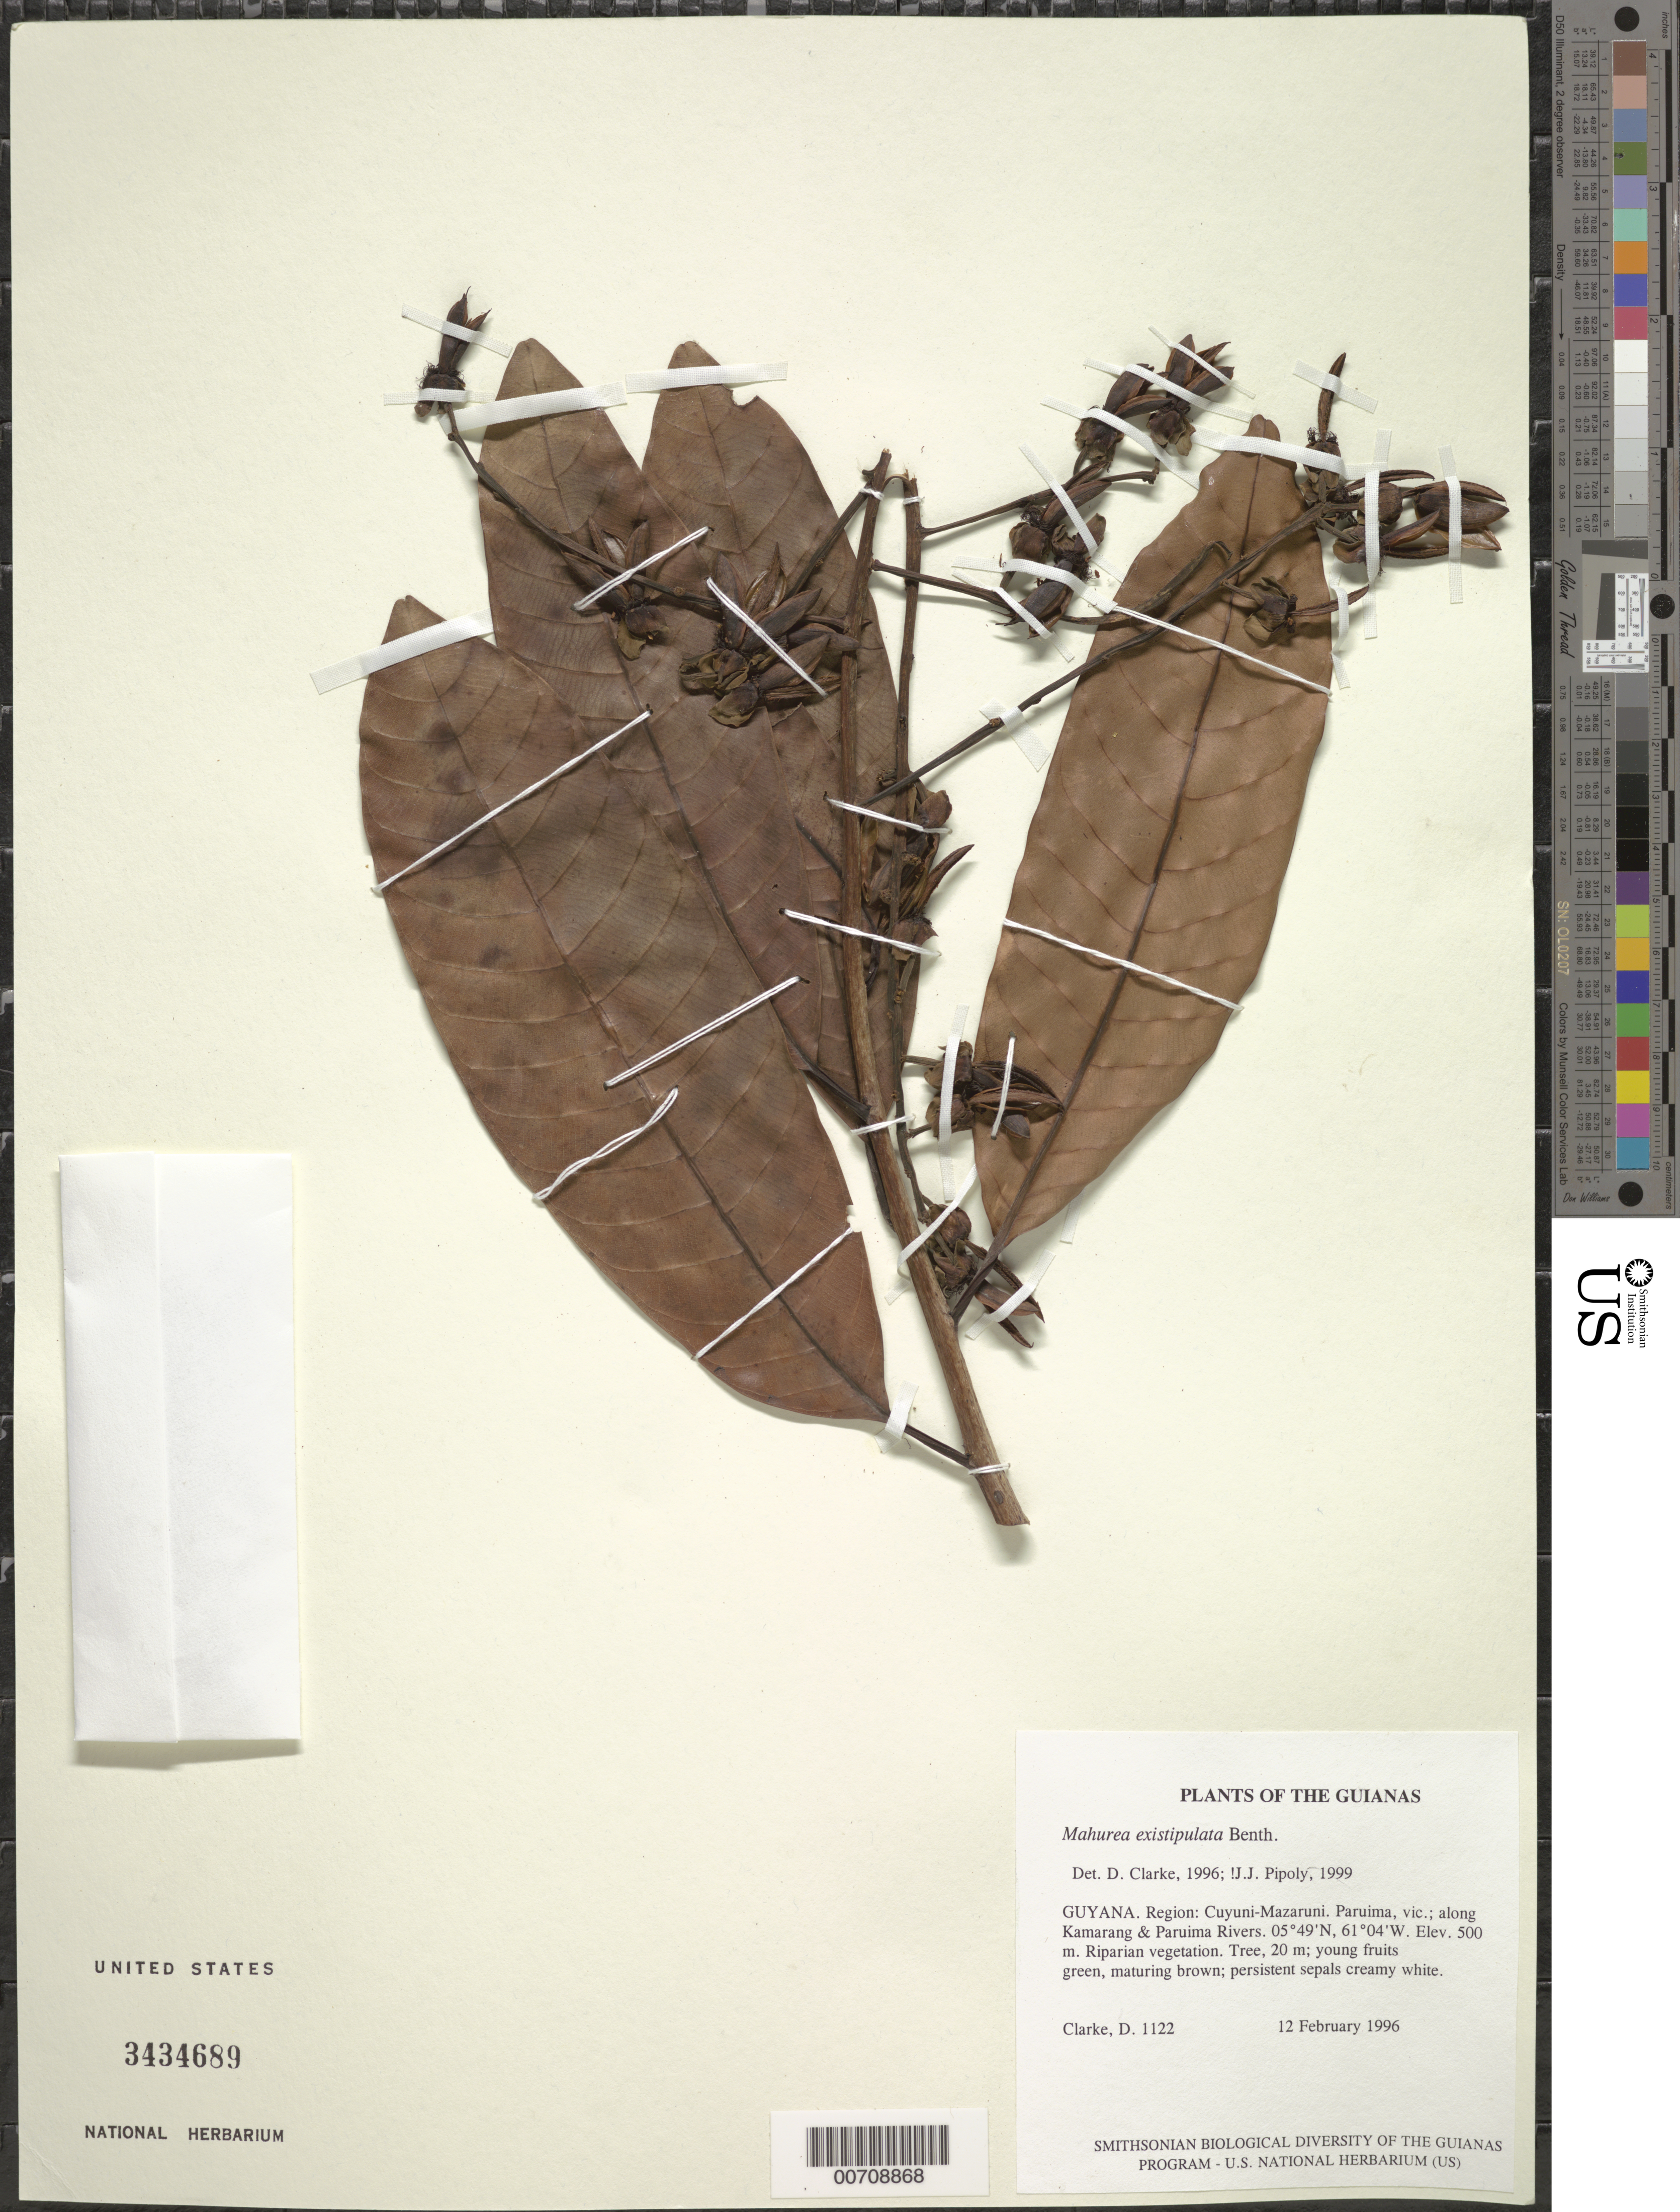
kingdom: Plantae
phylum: Tracheophyta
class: Magnoliopsida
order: Malpighiales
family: Calophyllaceae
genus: Mahurea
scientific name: Mahurea exstipulata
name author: Benth.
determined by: Pipoly, J. J., III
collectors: H. D. Clarke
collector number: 1122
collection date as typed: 12 February 1996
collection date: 1996-02-12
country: Guyana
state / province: Cuyuni-Mazaruni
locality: Paruima, vic.; along Kamarang & Paruima Rivers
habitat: Riparian vegetation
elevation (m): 500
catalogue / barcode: US 3434689